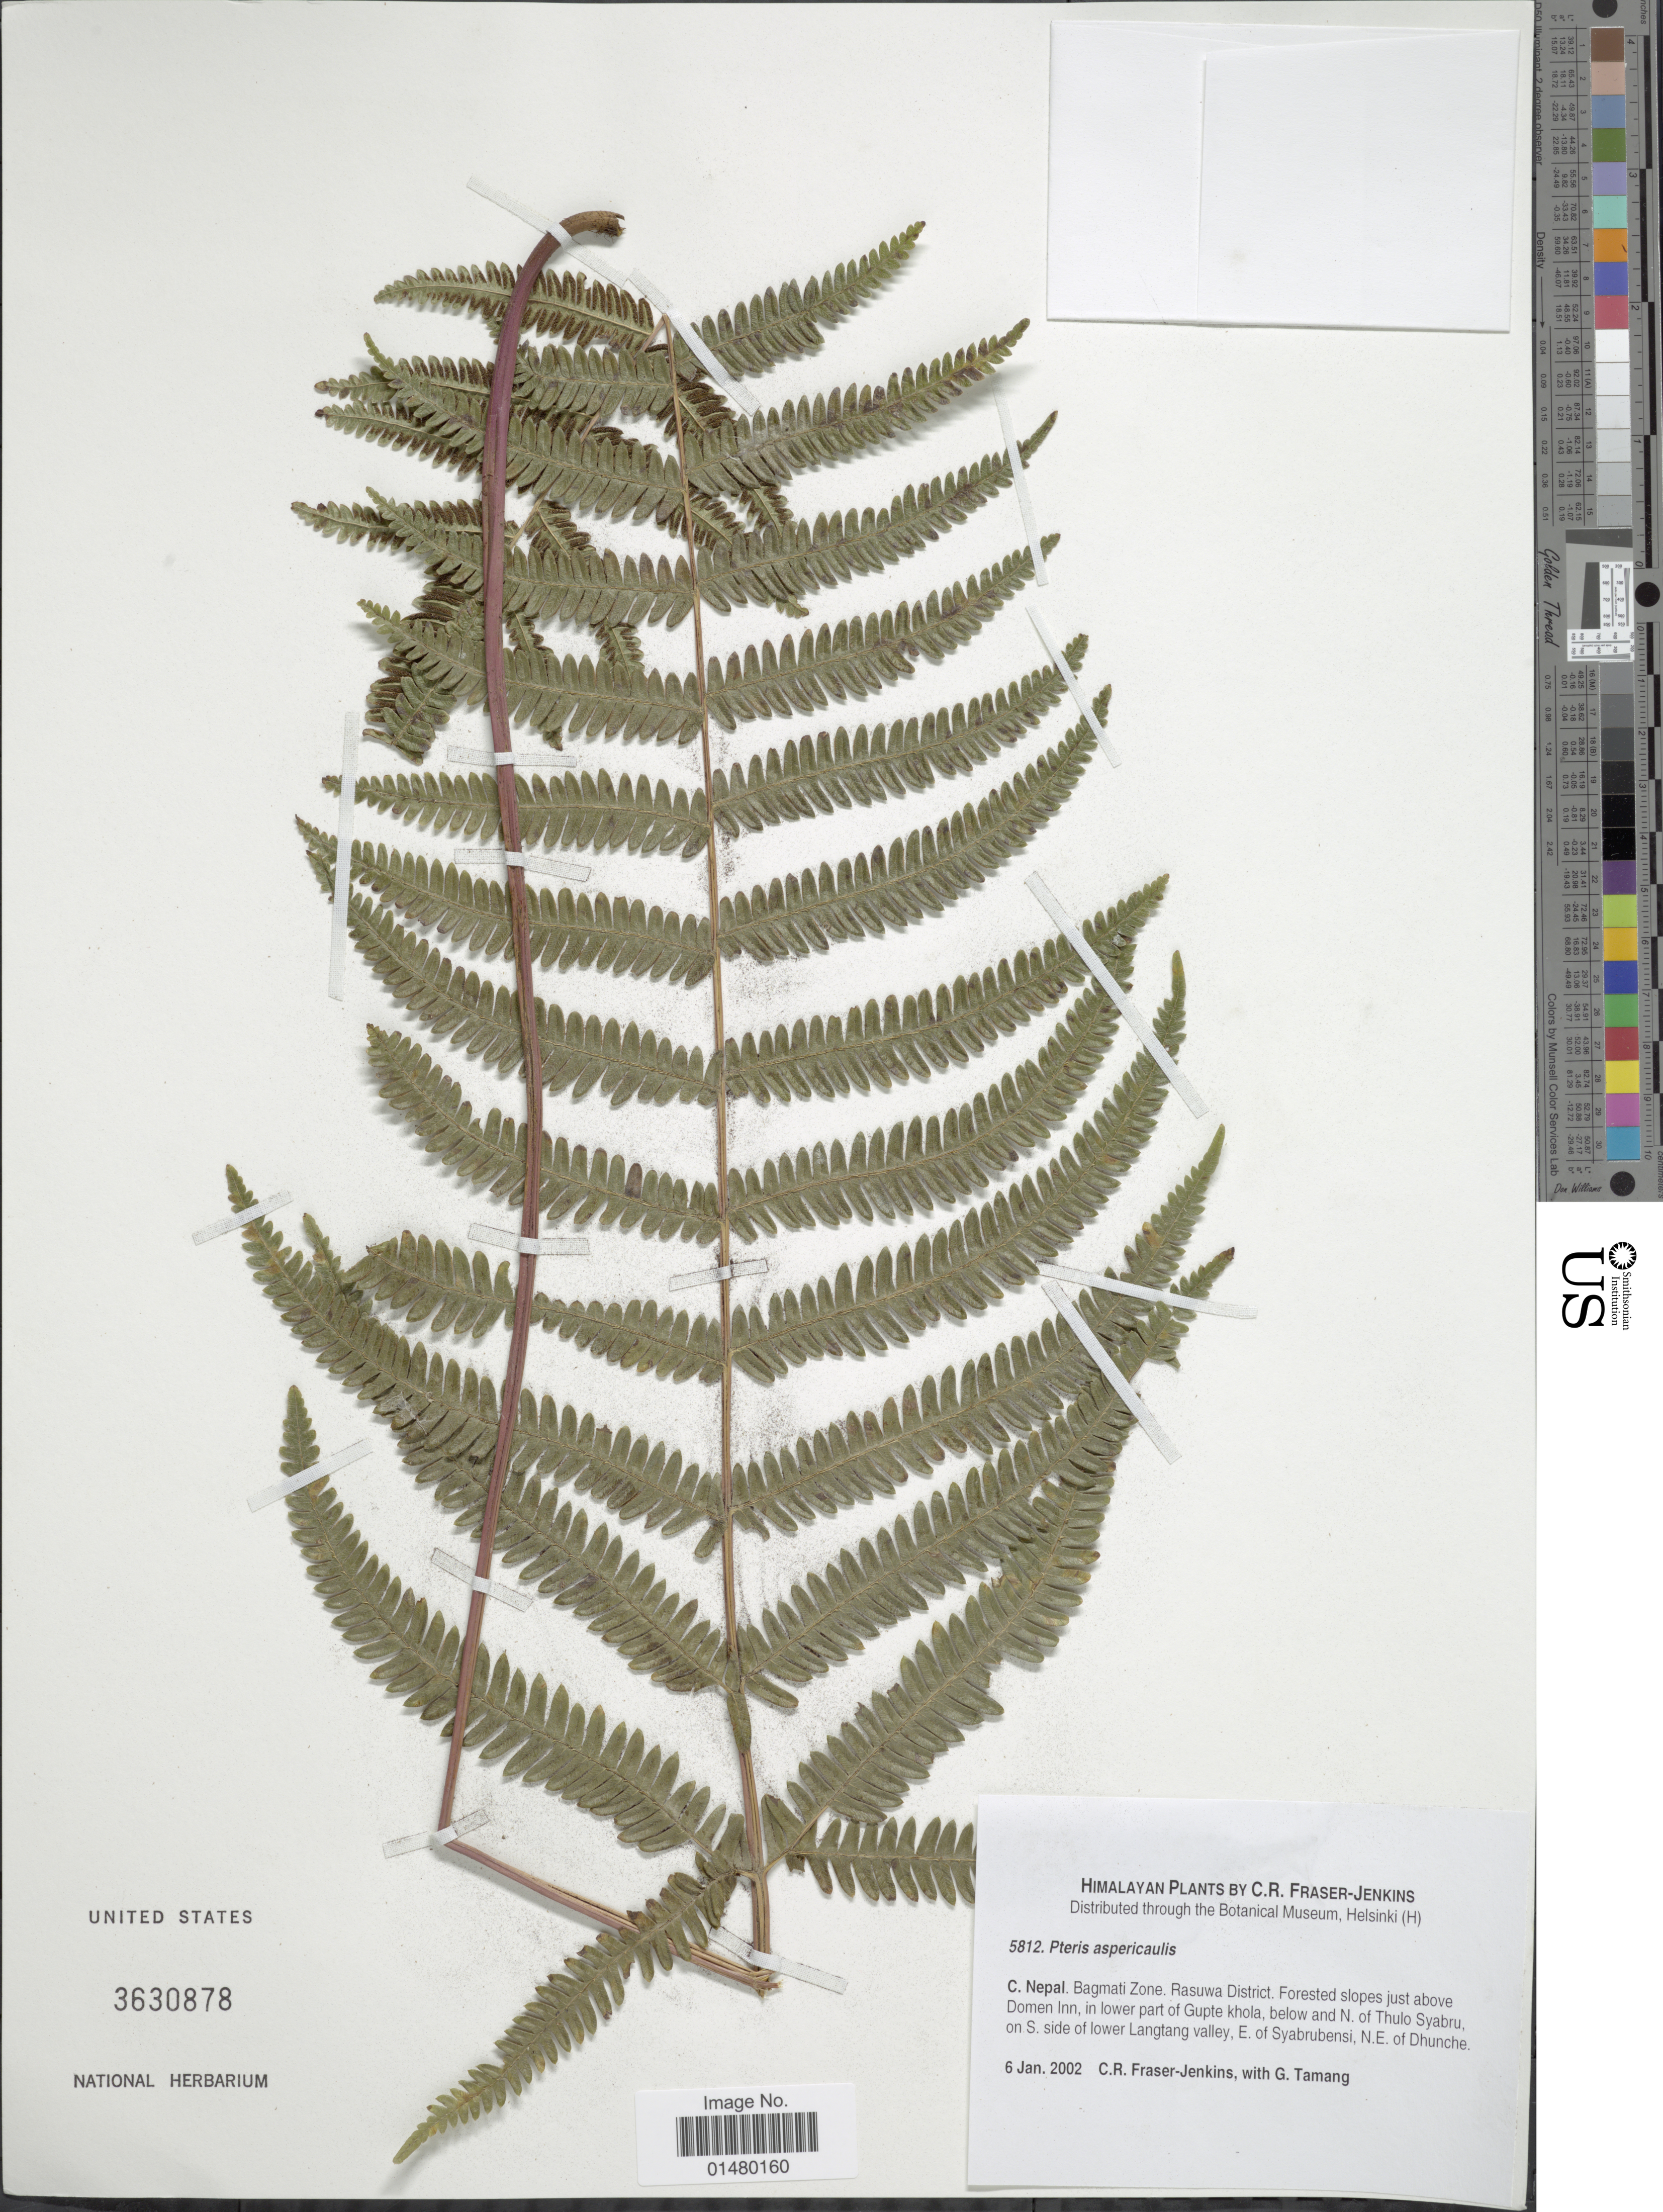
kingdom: Plantae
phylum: Tracheophyta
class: Polypodiopsida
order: Polypodiales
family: Pteridaceae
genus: Pteris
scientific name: Pteris aspericaulis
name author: Wall. ex Hieron.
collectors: C. R. Fraser-Jenkins & G. Tamang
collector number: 5812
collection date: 2002-01-06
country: Nepal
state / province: Bagmati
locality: C Nepal. Bagmati Zone. Rasuwa District. Forested slopes just above Domen Inn, in lower part of Gupte khola, below and N of Thulo Syabru, on S side of lower Langtang valley, E. of Syabrubensi, N.E. of Dhunche. Himalayan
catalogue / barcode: US 3630878